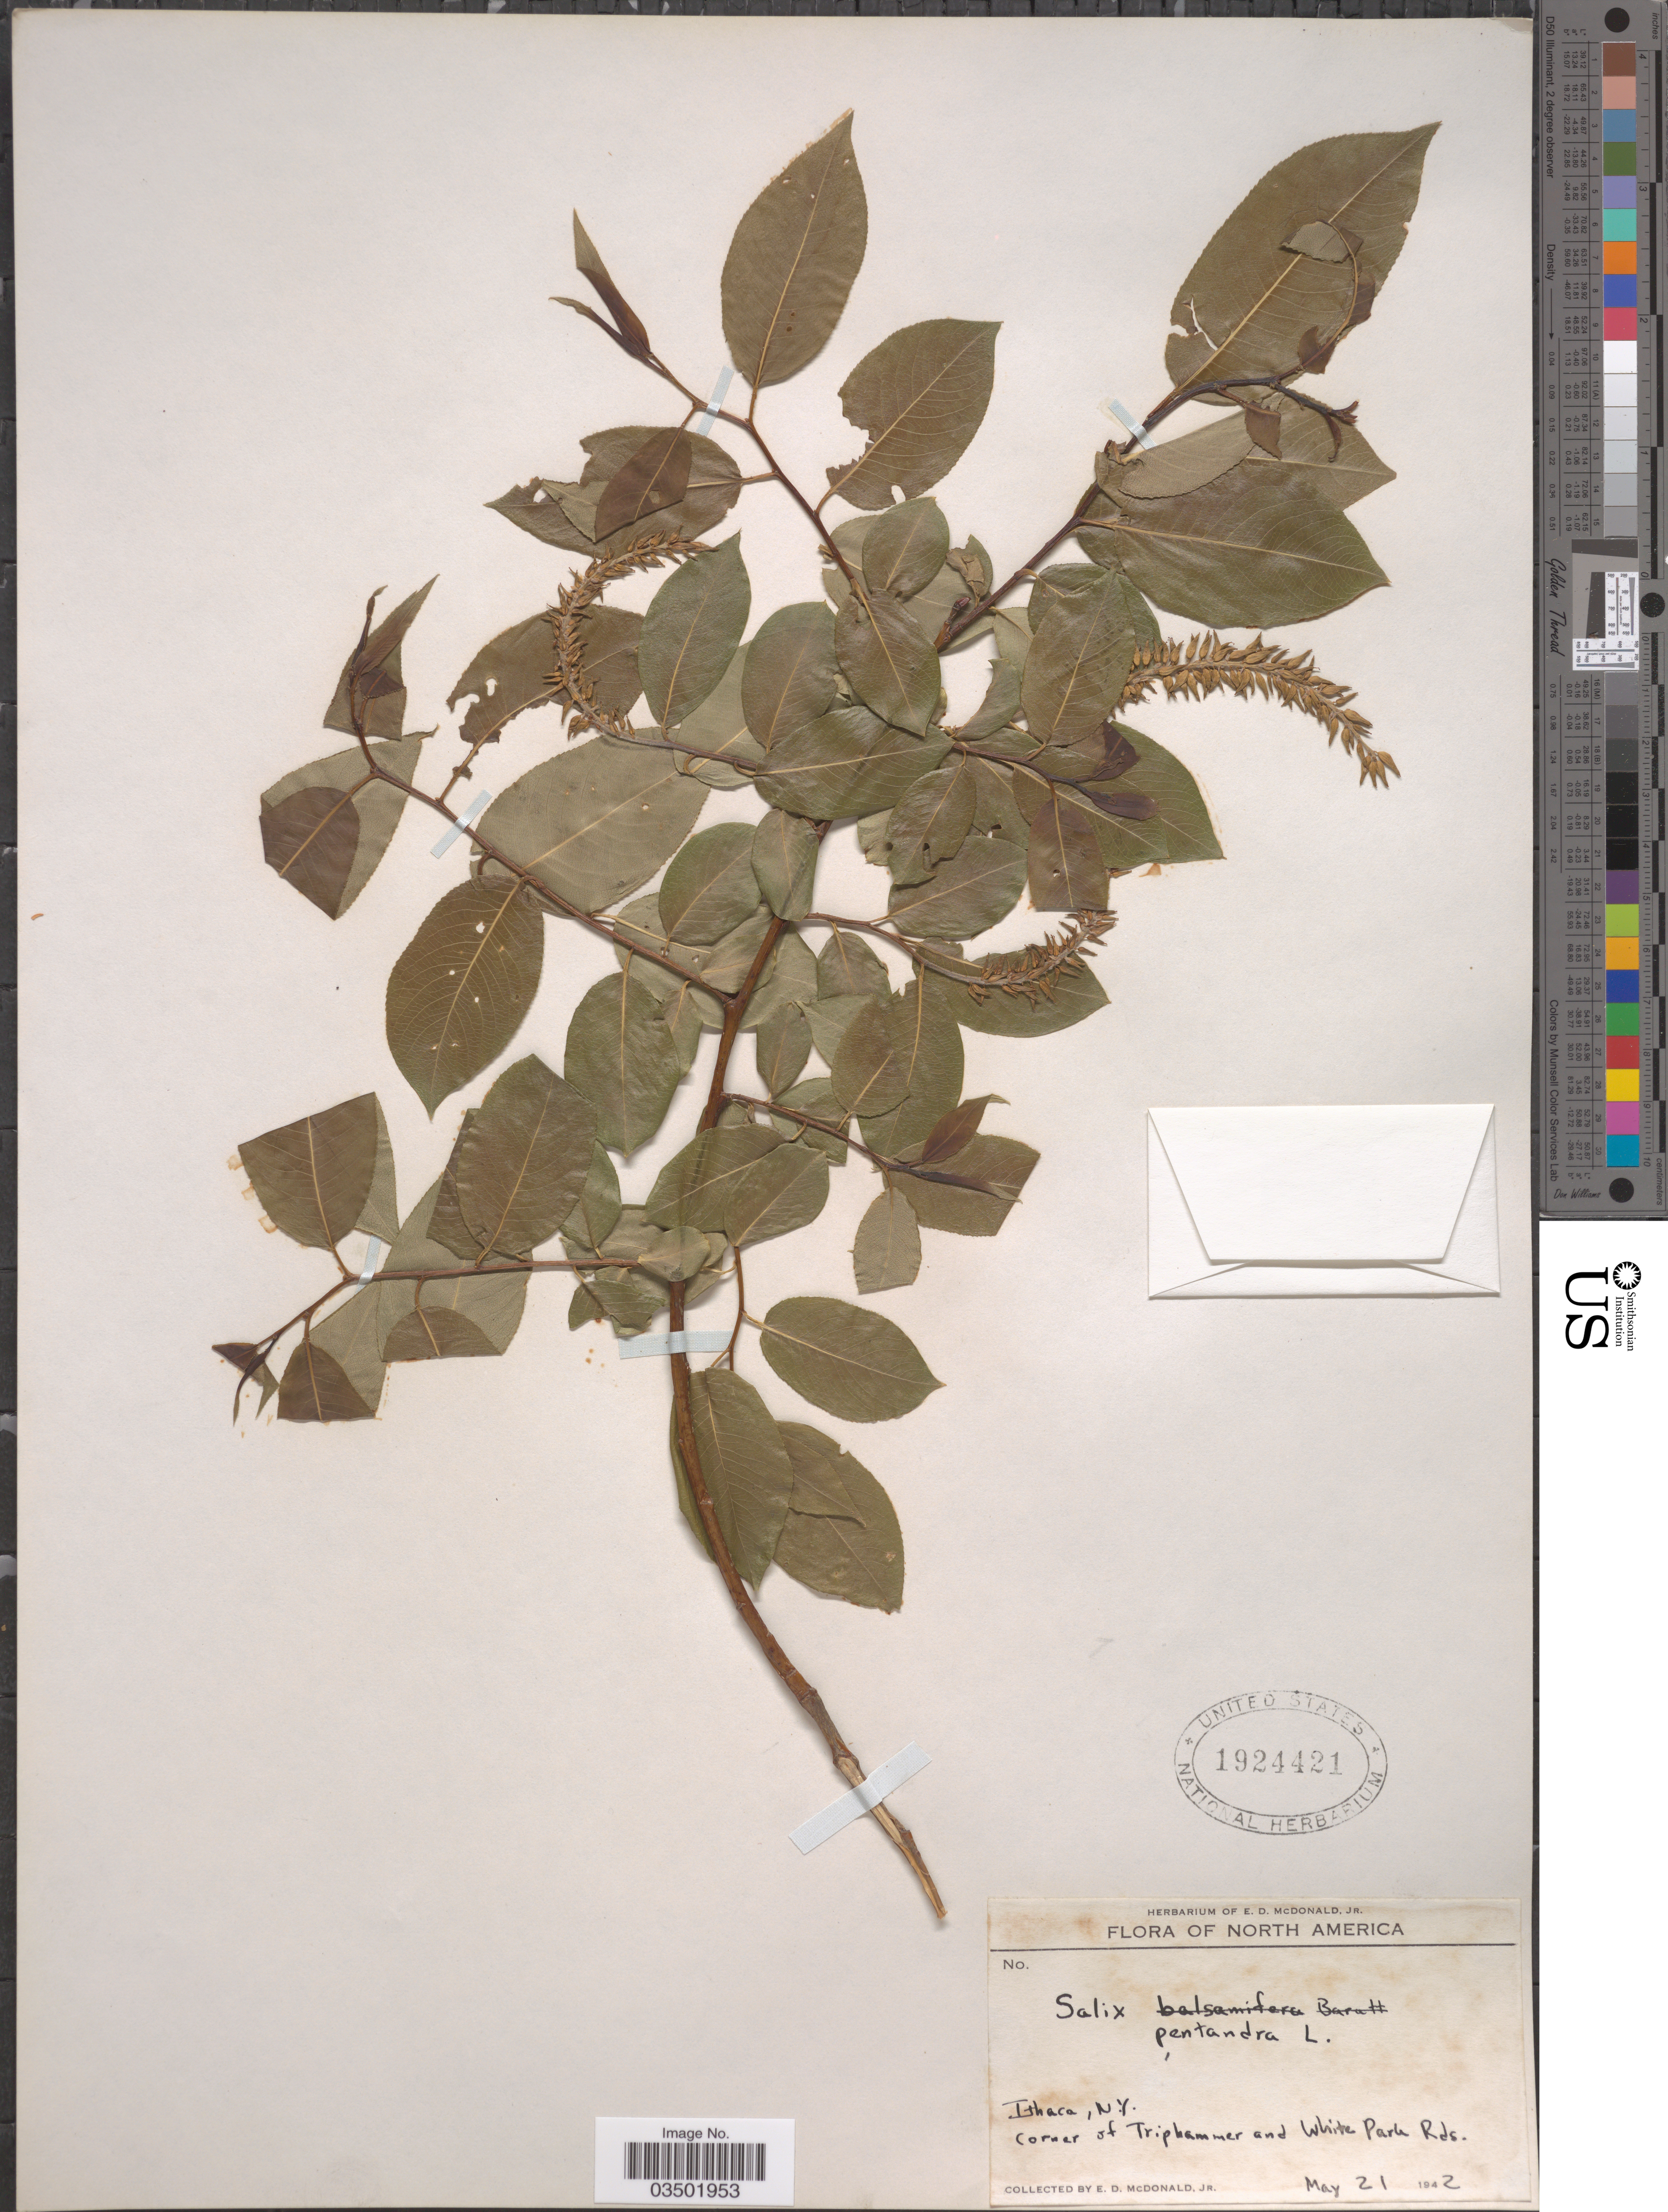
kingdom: Plantae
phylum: Tracheophyta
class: Magnoliopsida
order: Malpighiales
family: Salicaceae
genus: Salix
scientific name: Salix pentandra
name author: L.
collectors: E. D. McDonald Jr.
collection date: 1942-05-21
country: United States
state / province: New York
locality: Ithaca, Corner of Trphammer and White Park Rds.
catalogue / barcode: US 1924421